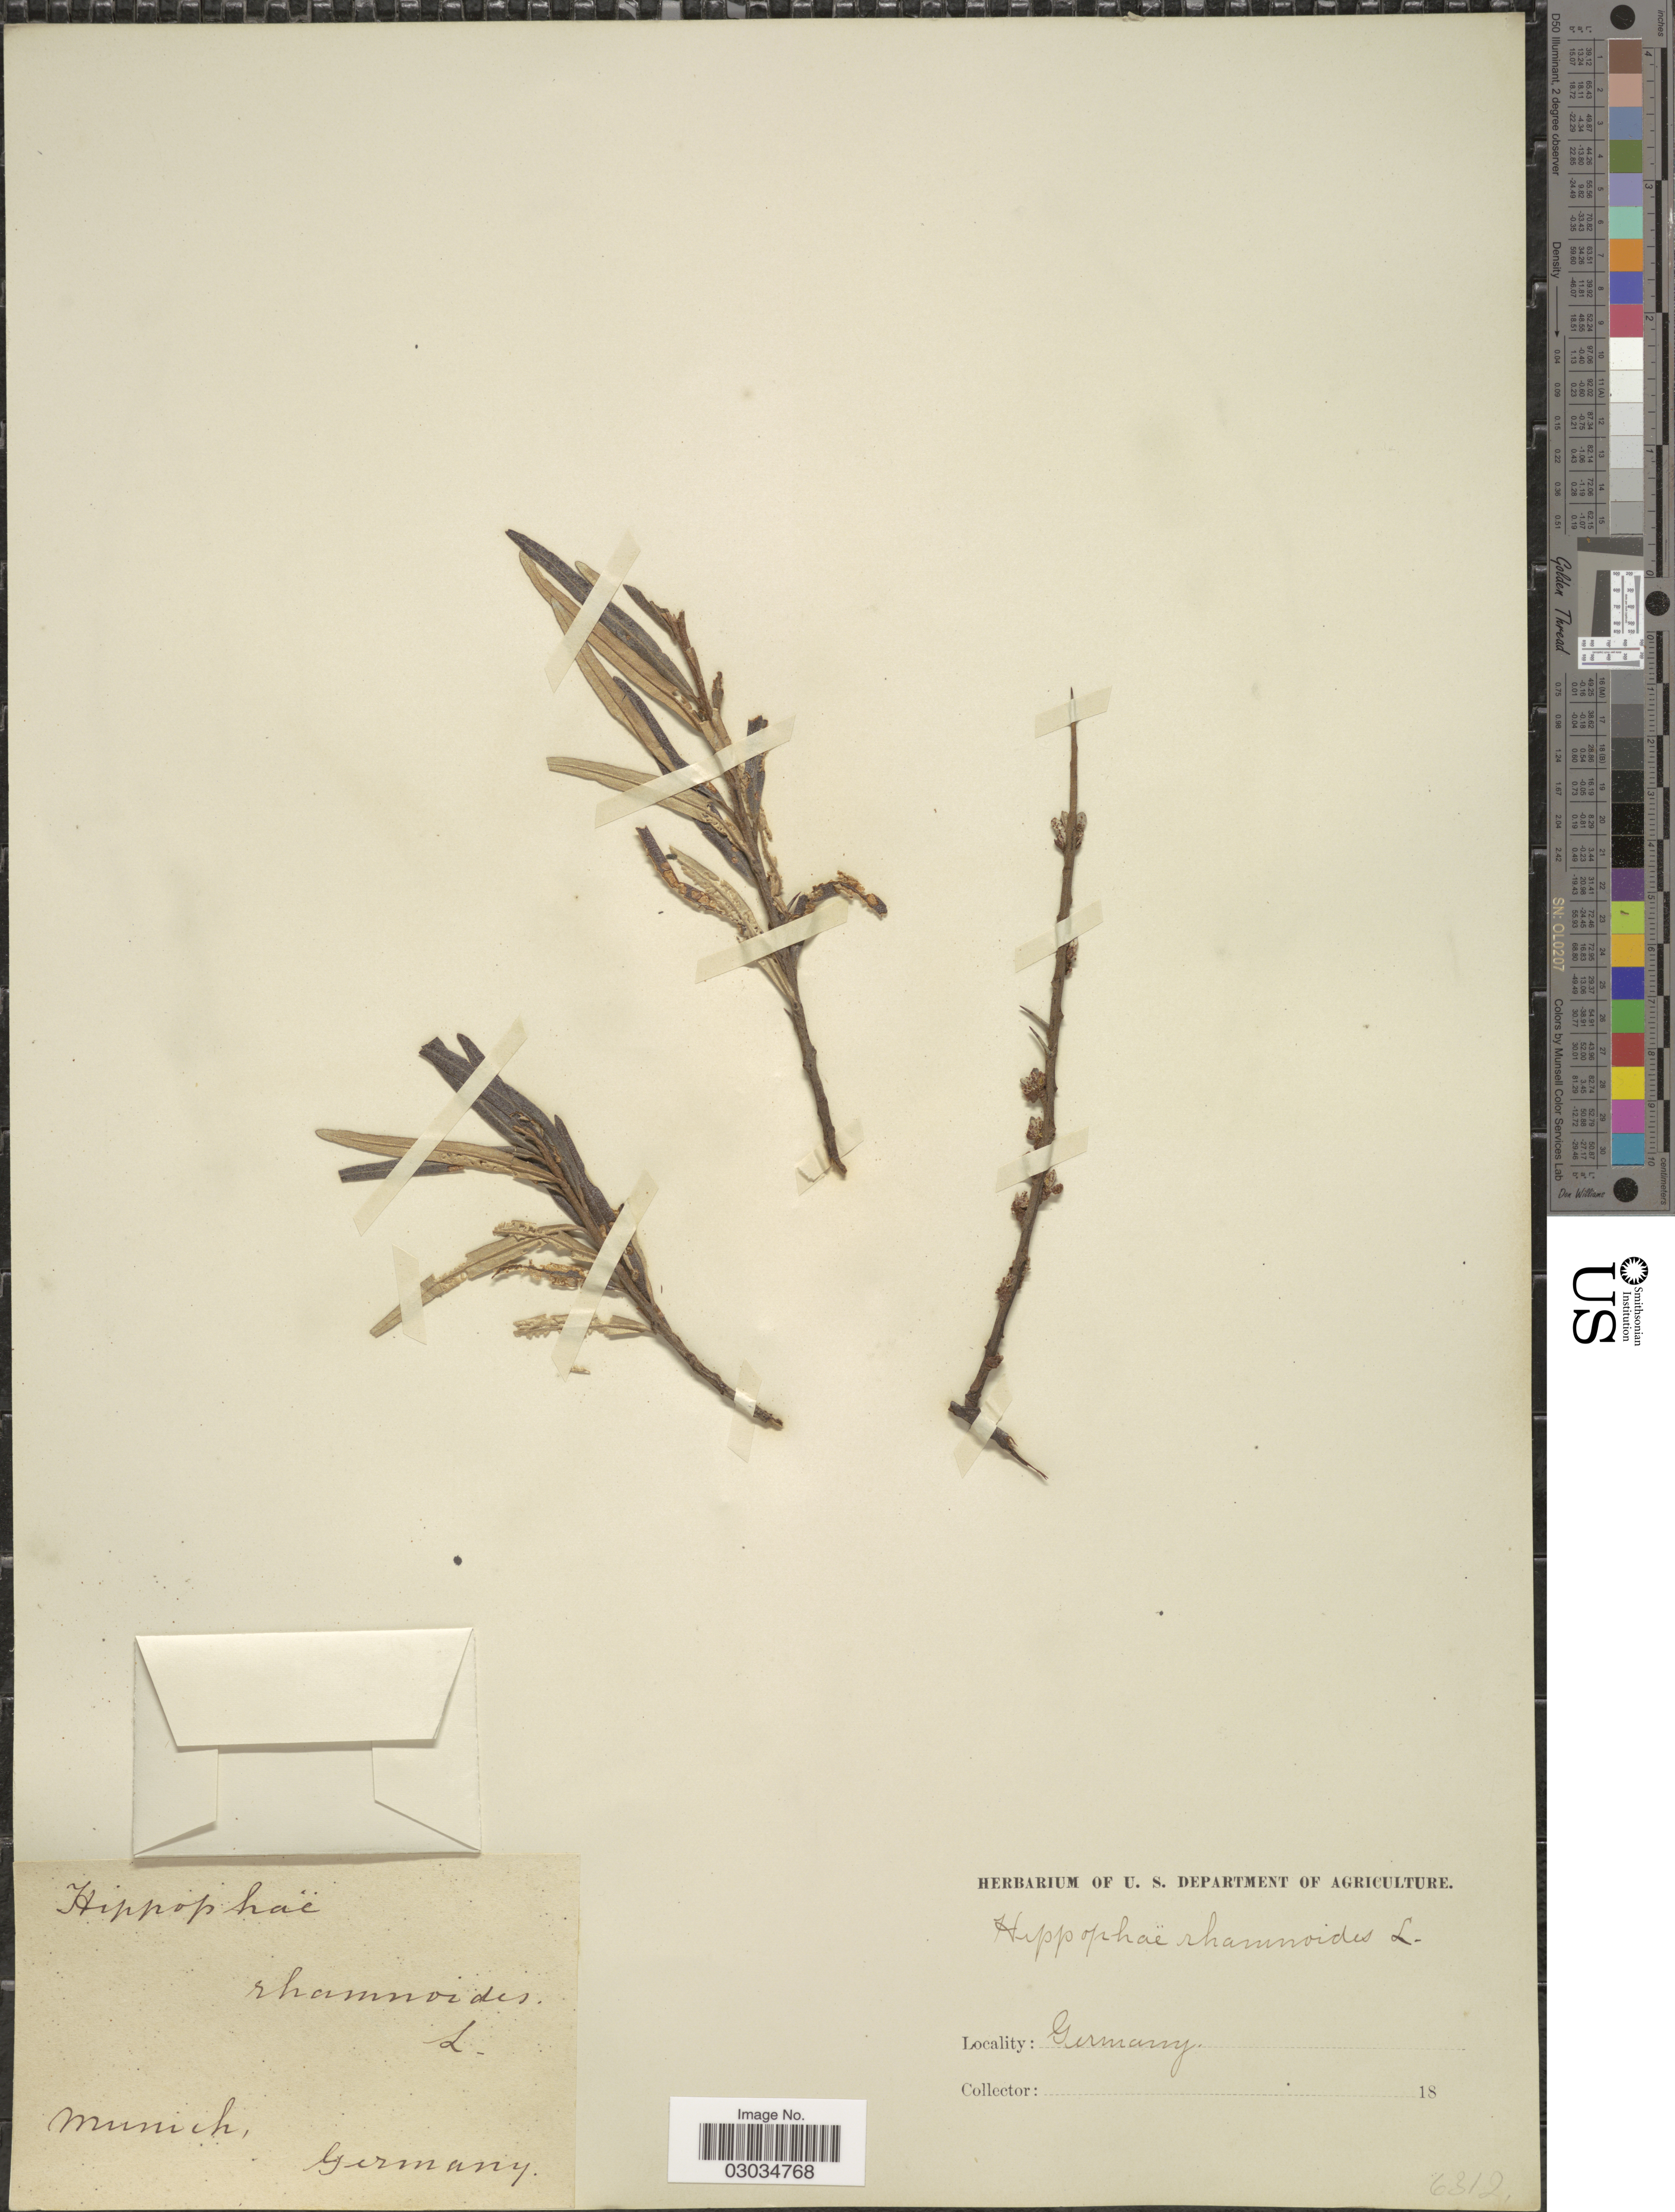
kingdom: Plantae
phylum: Tracheophyta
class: Magnoliopsida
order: Rosales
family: Elaeagnaceae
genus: Hippophae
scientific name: Hippophae rhamnoides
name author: L.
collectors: ex herb. U. S. Department of Agriculture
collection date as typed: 18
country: Germany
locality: Munich.